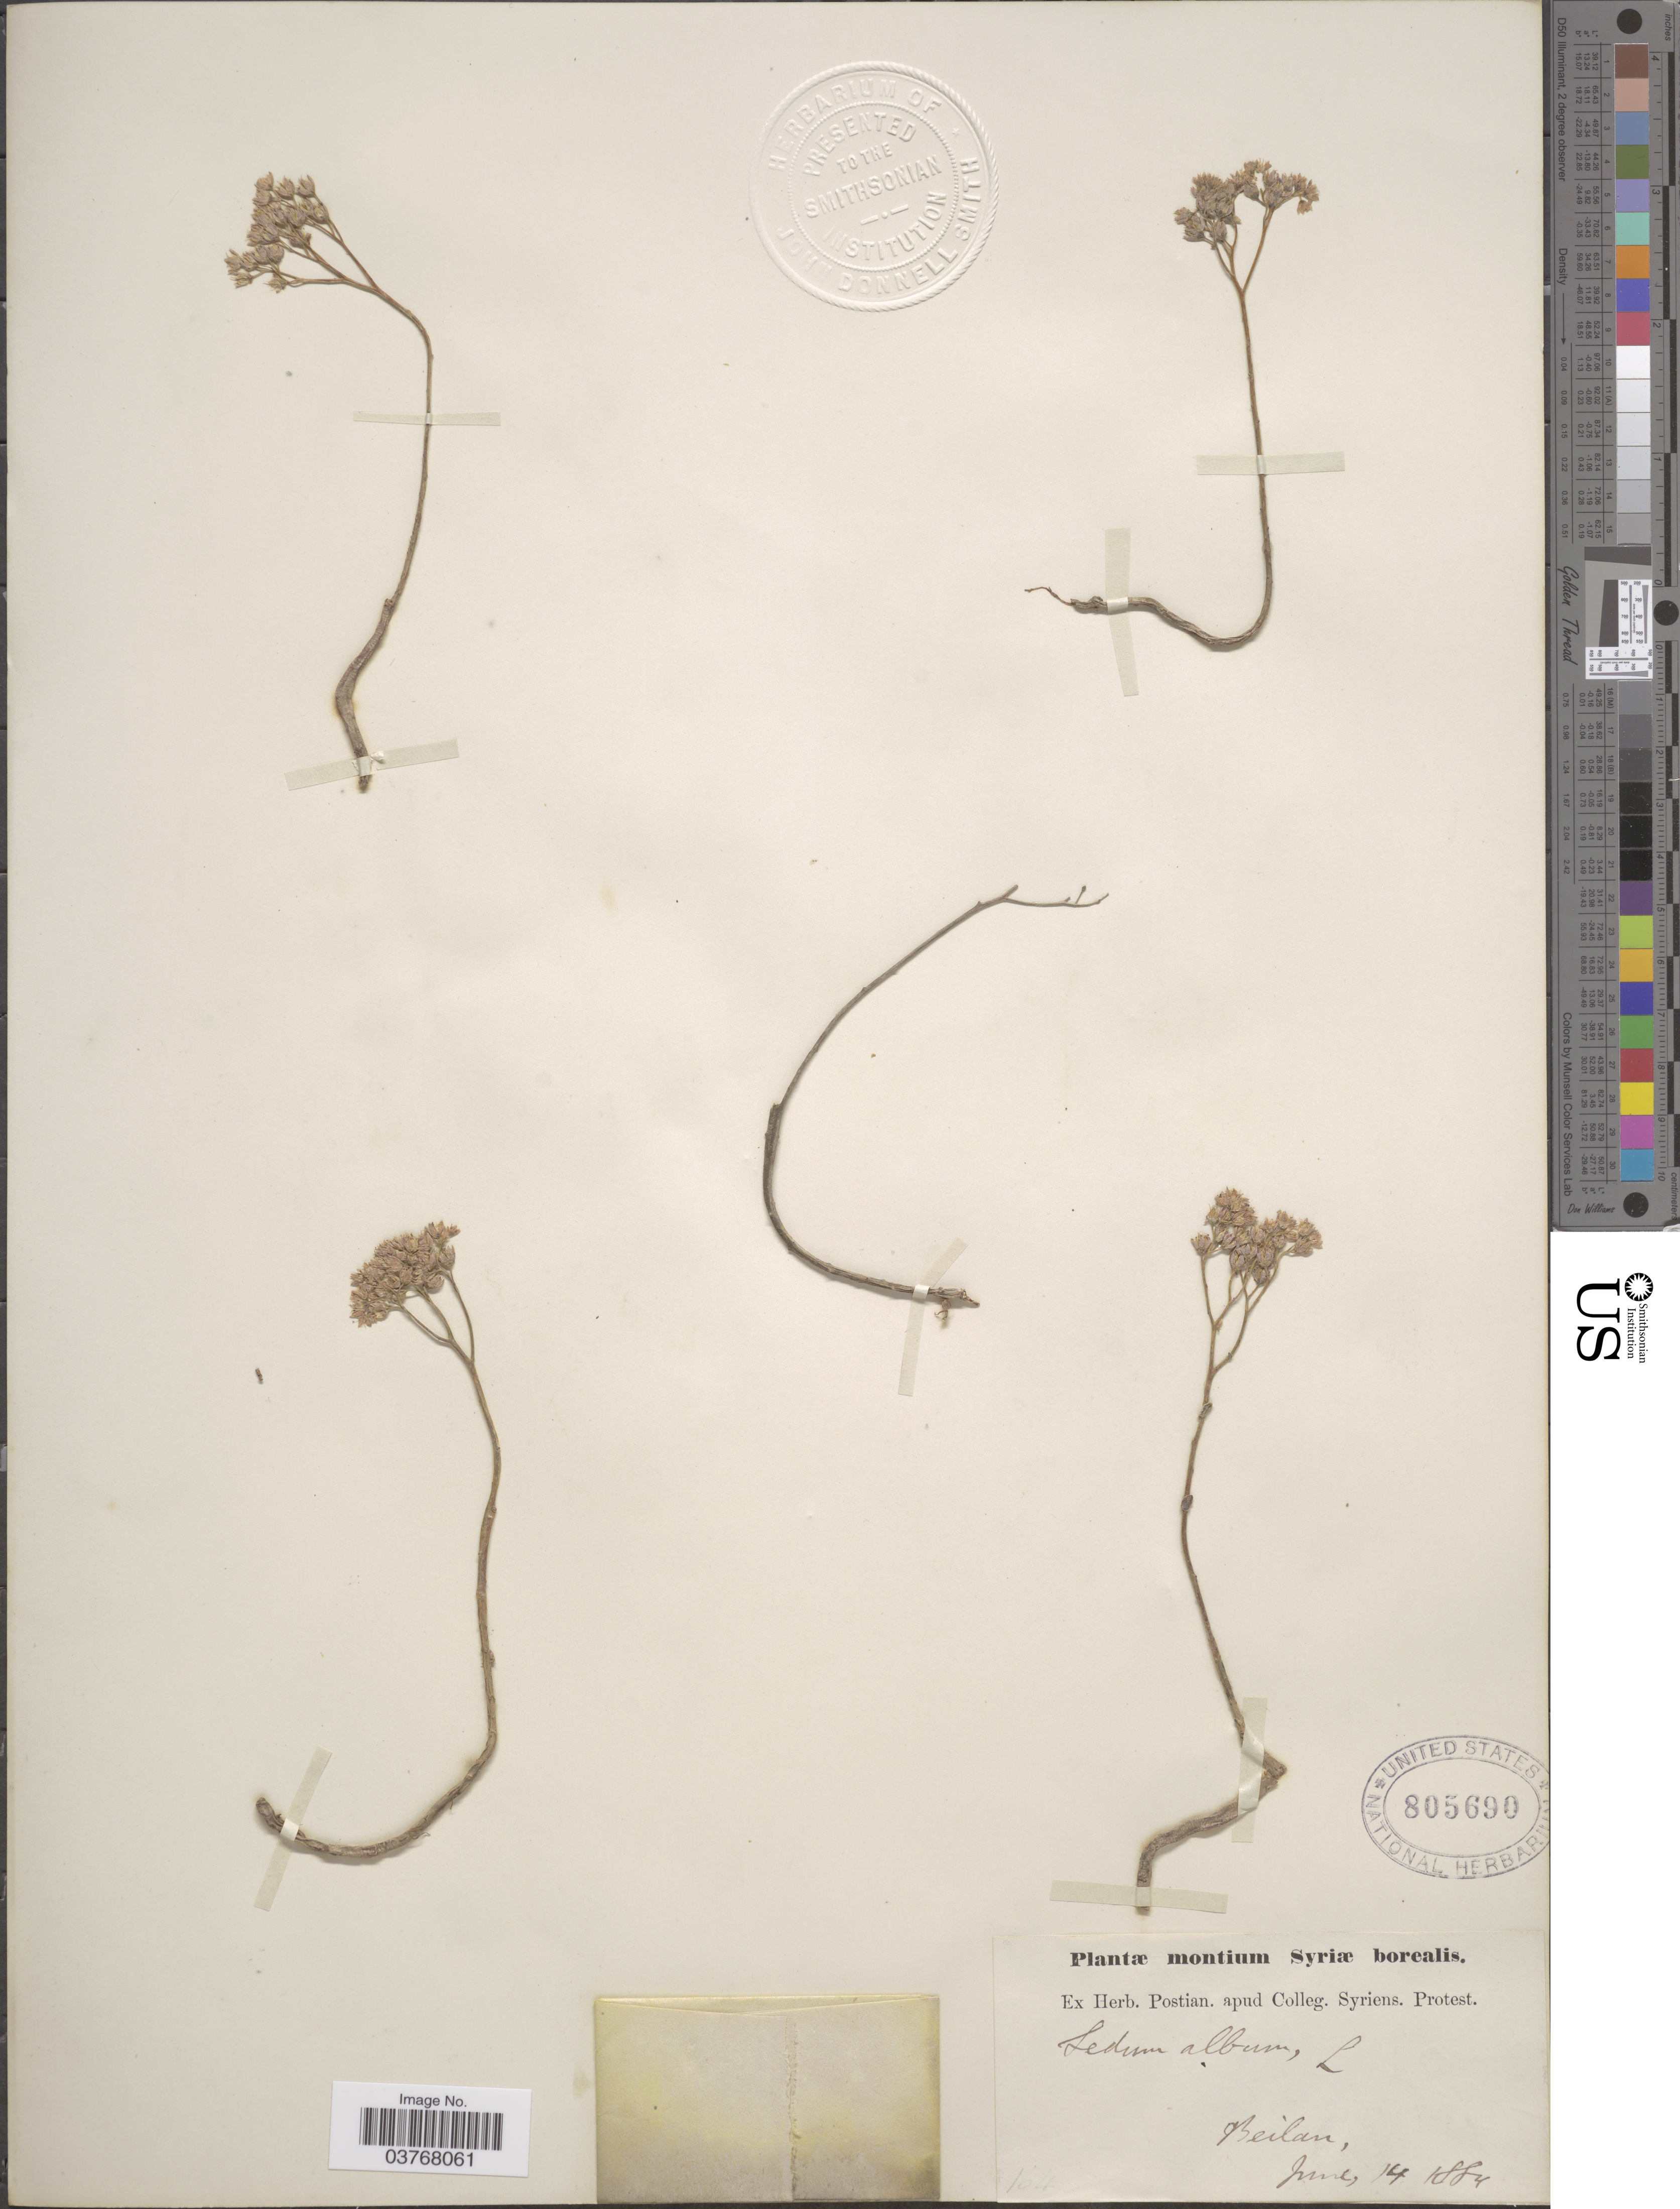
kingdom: Plantae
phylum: Tracheophyta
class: Magnoliopsida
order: Saxifragales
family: Crassulaceae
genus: Sedum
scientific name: Sedum album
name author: L.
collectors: ex herb. Postian. apud Colleg. Syriens. Protest. USE "Fannie P. A. Shepard" (10308853) AS PRIMARY COLLECTOR INSTEAD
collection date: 1884-06-14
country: Syria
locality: Montium Syriæ borealis. Beilan.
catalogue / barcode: US 805690